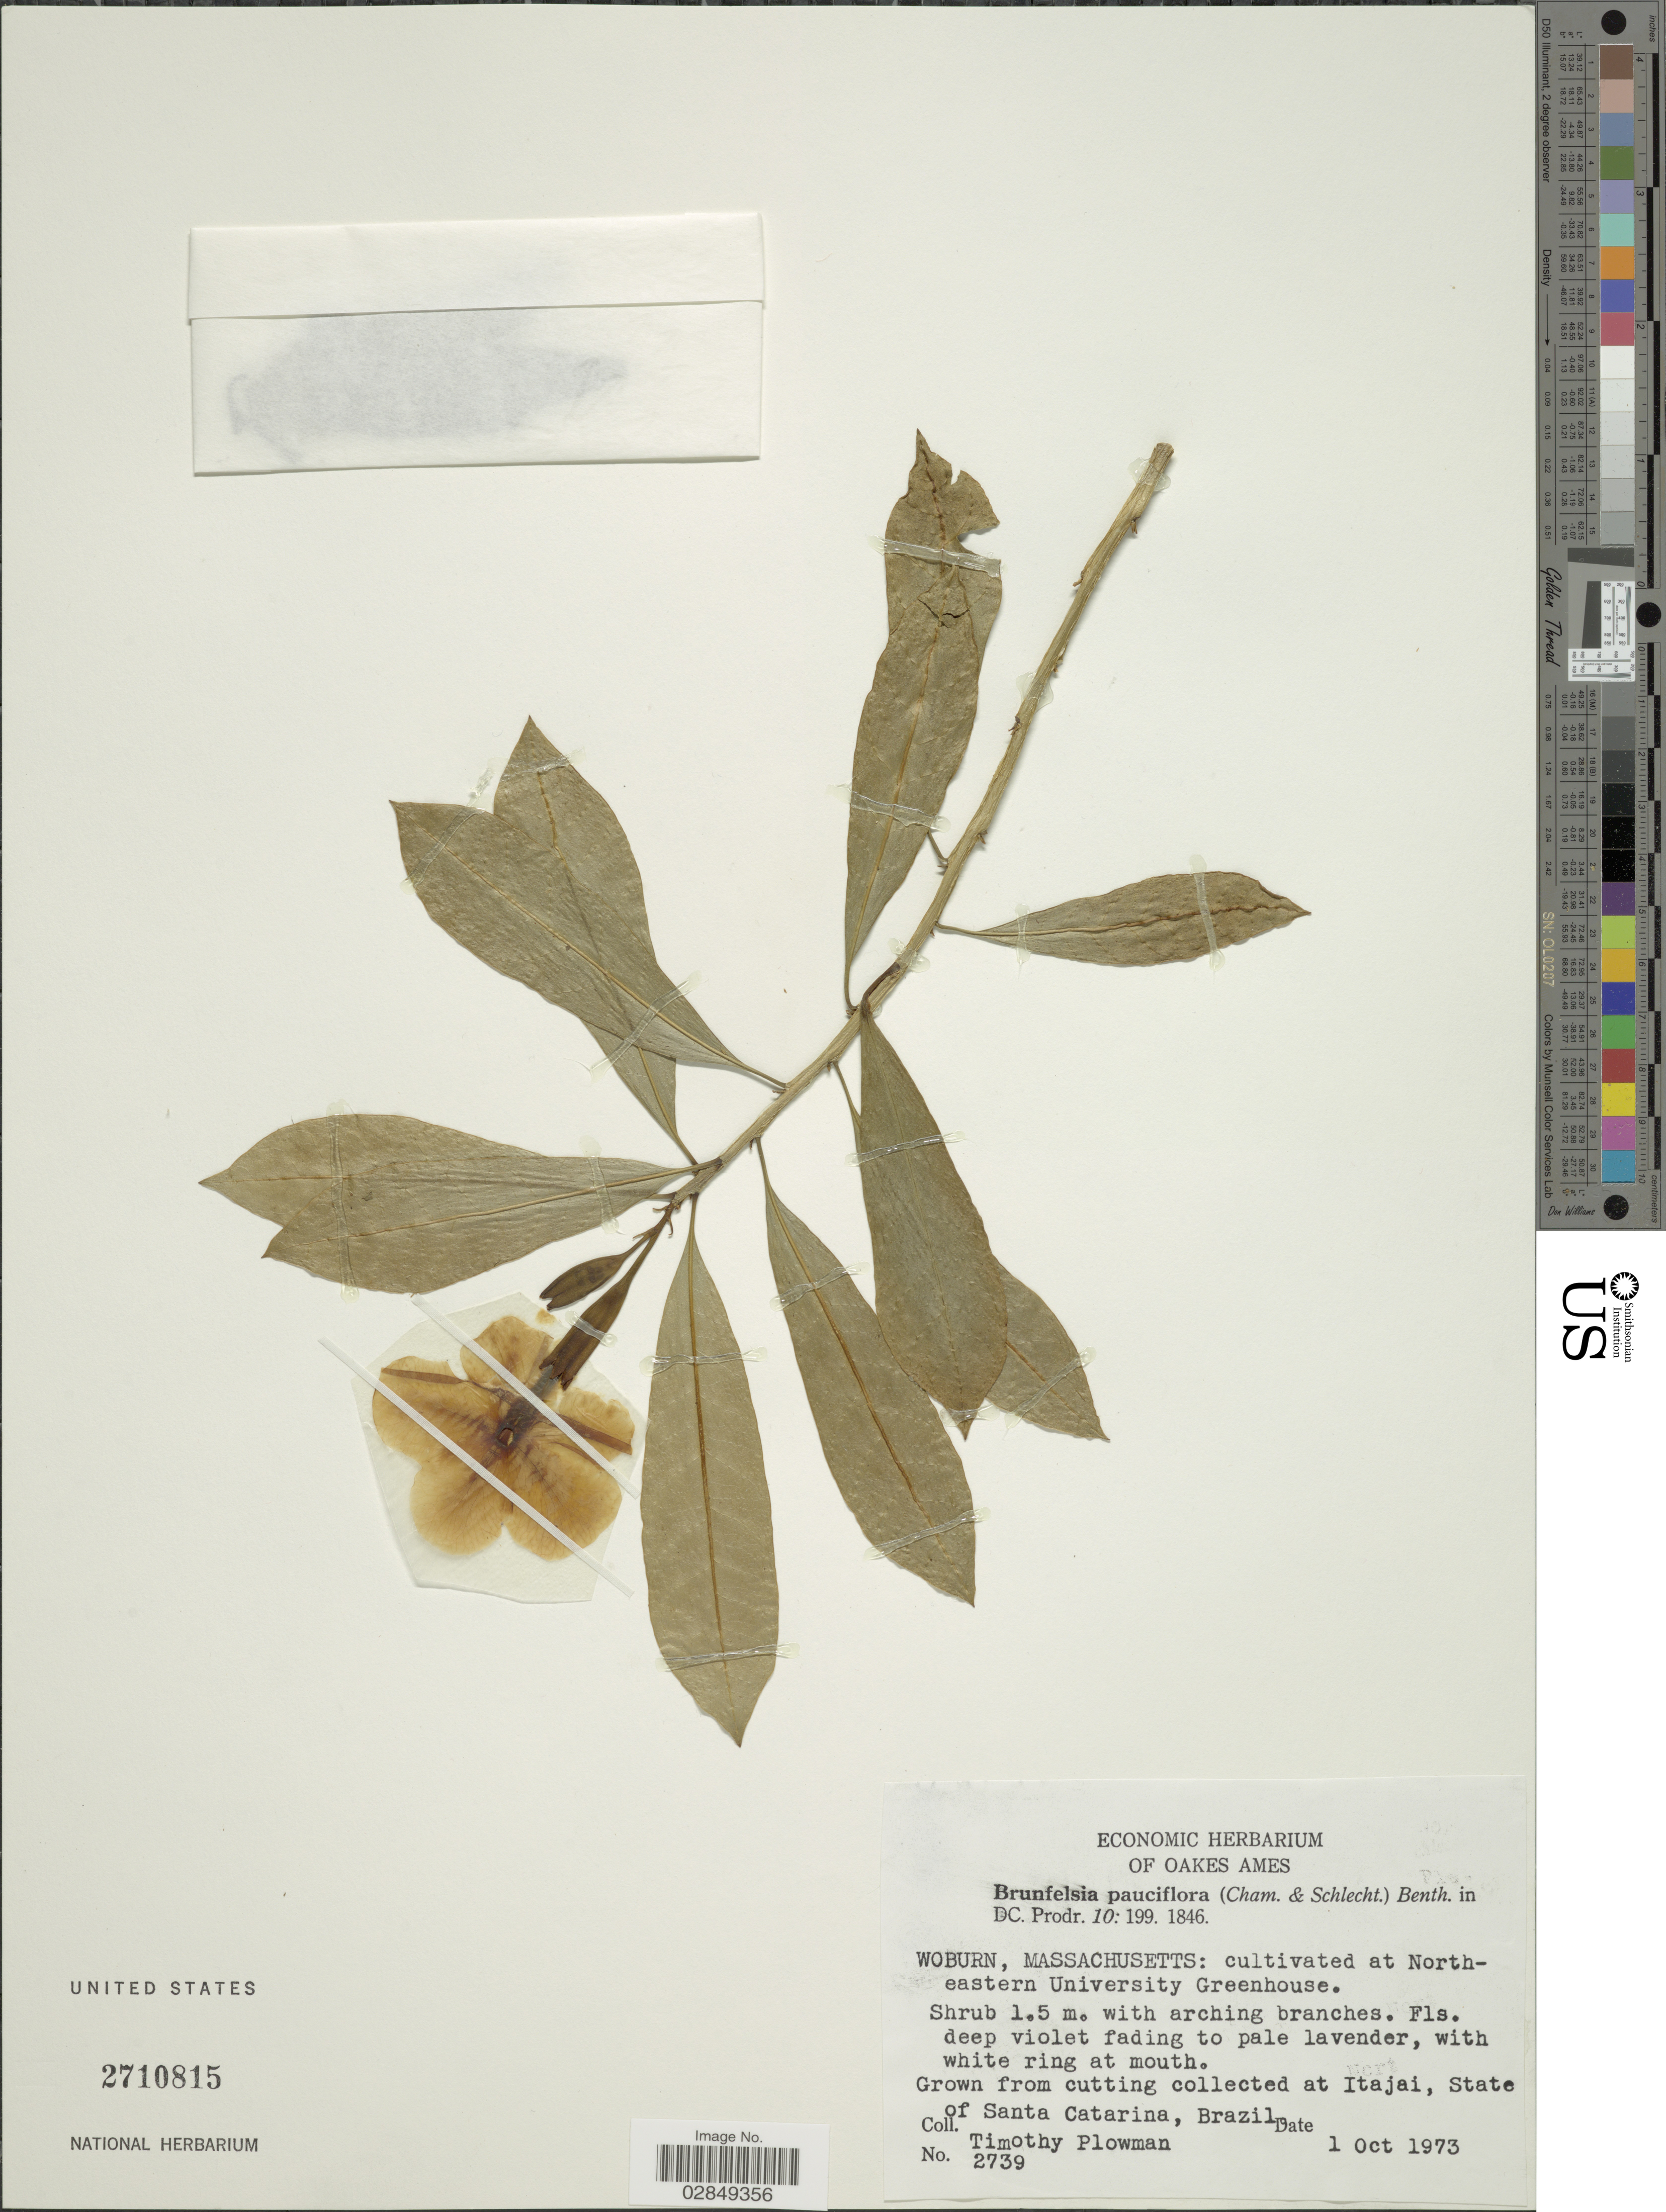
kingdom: Plantae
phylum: Tracheophyta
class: Magnoliopsida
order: Solanales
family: Solanaceae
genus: Brunfelsia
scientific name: Brunfelsia pauciflora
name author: (Cham. & Schltdl.) Benth.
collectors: T. Plowman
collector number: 2739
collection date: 1973-10-01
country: United States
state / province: Massachusetts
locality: Woburn, Massachusetts: cultivated at North-eastern University Greenhouse.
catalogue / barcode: US 2710815